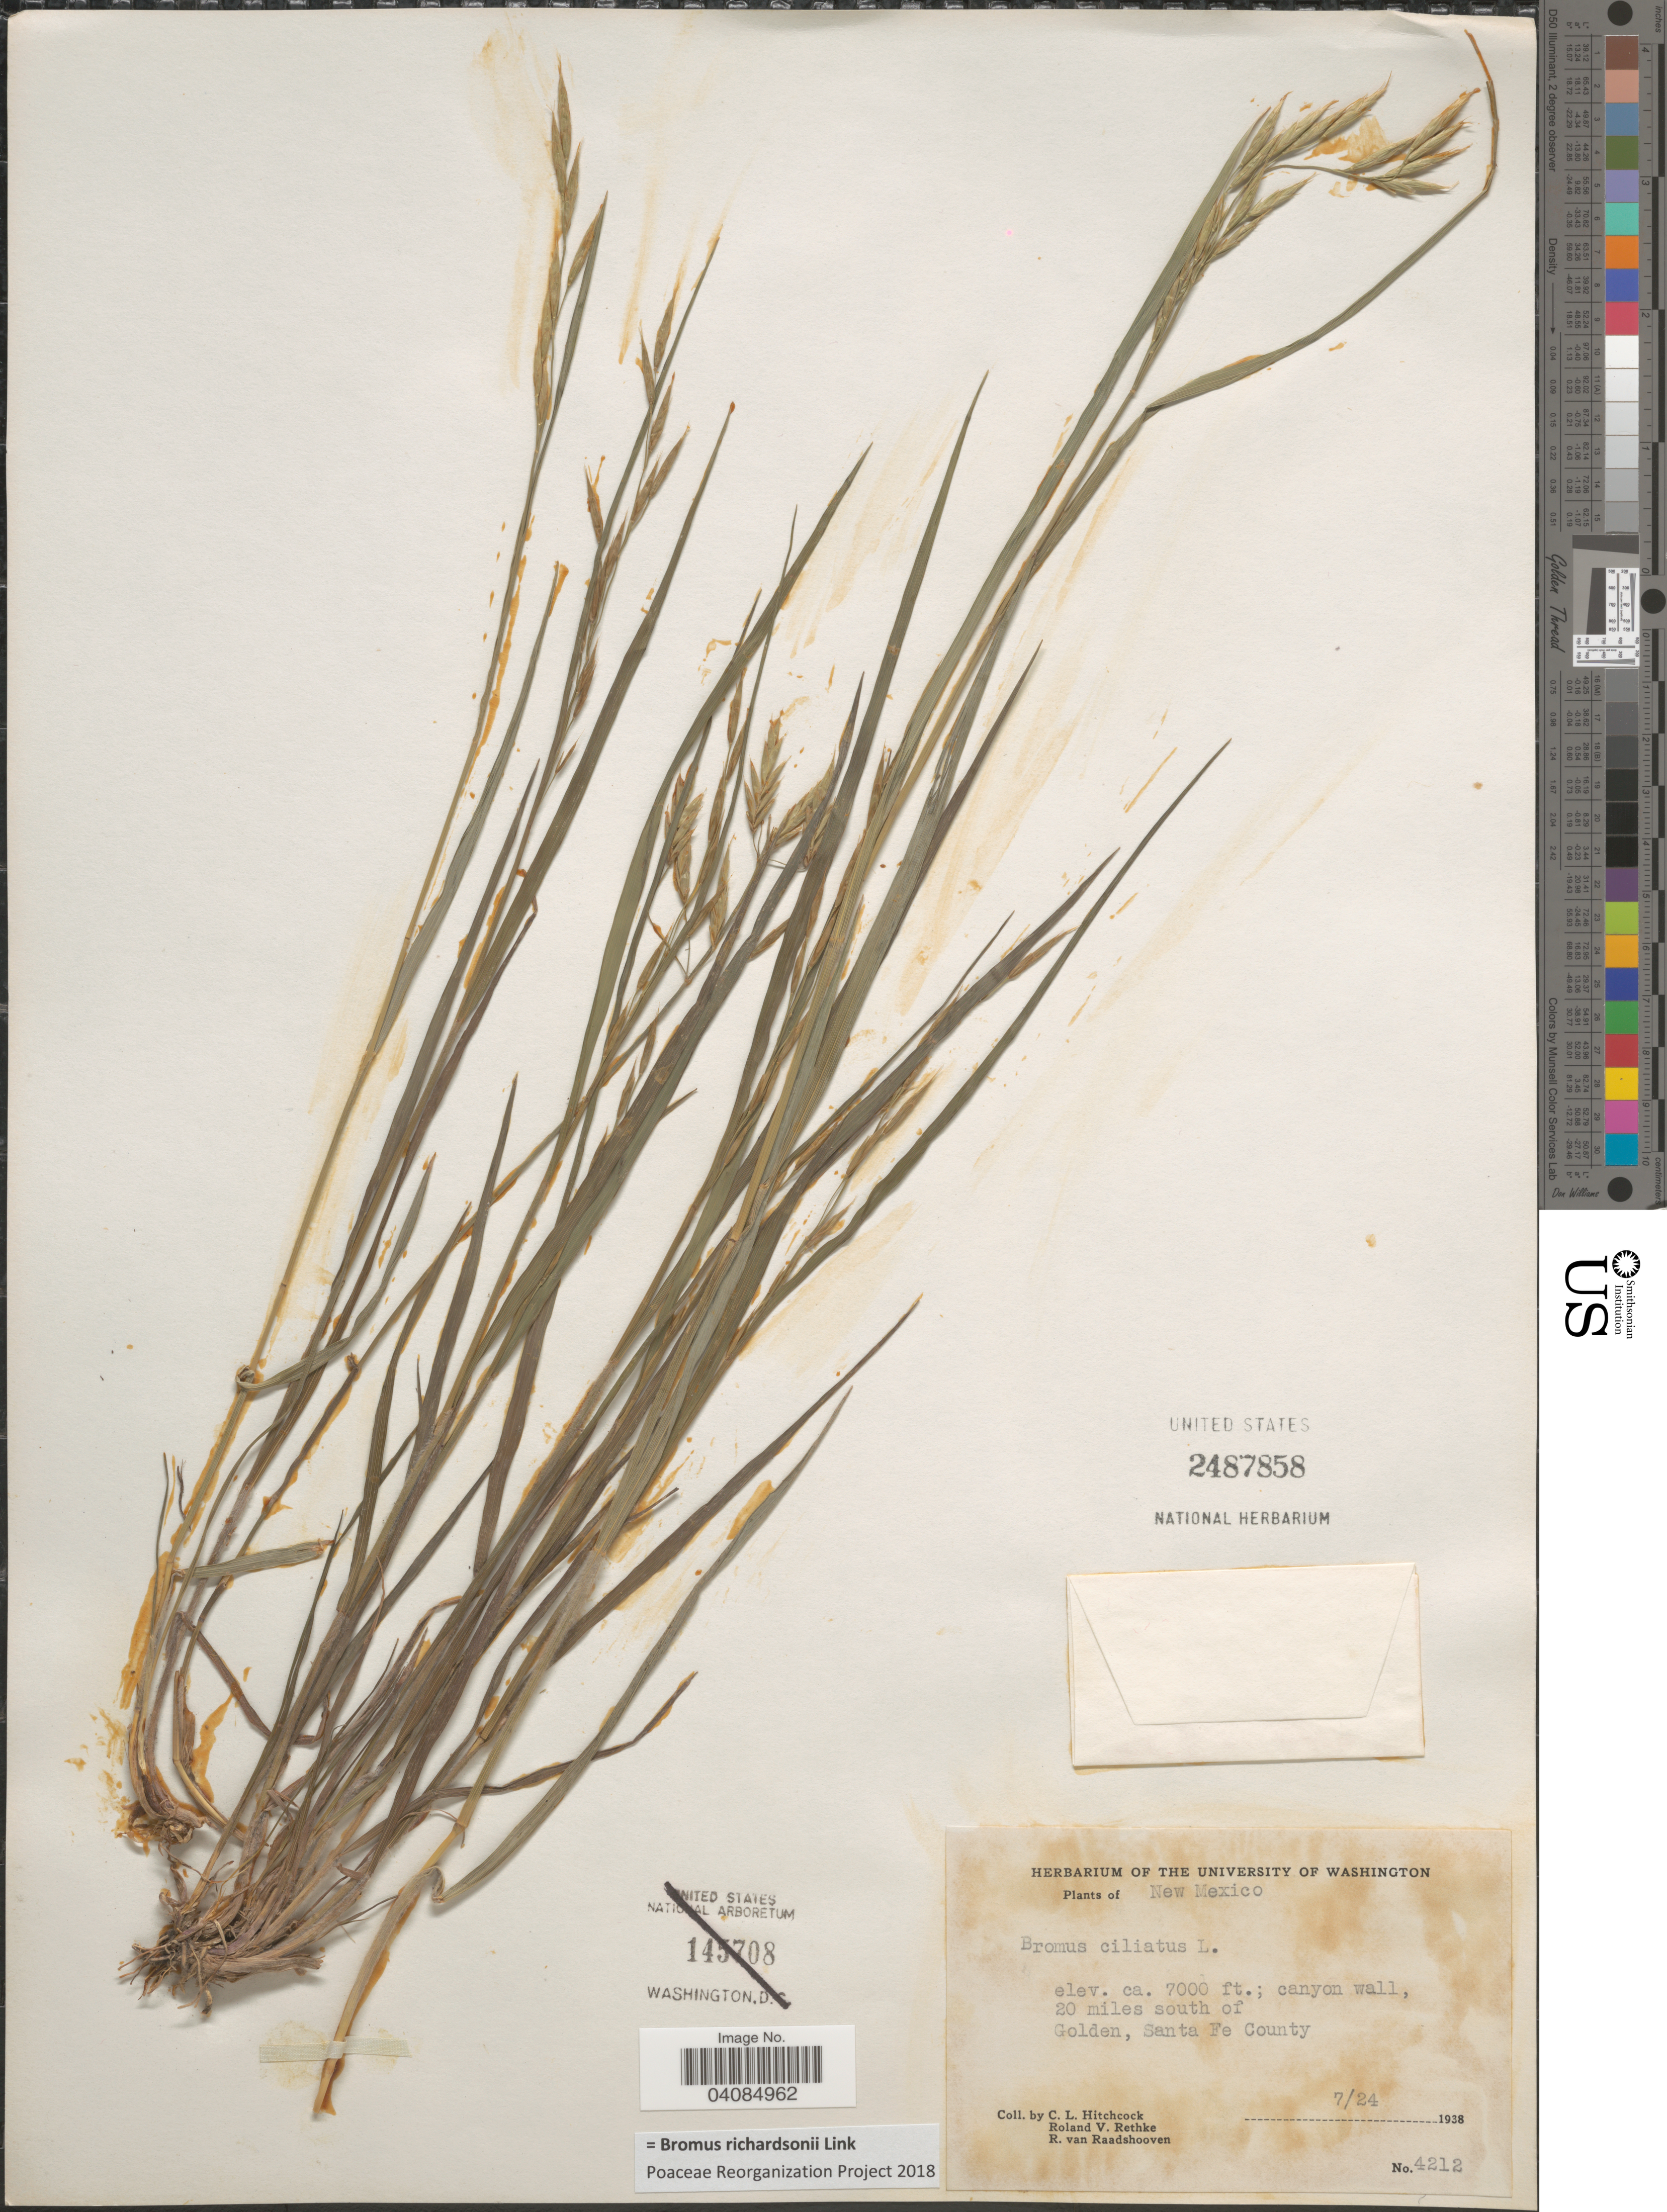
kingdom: Plantae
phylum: Tracheophyta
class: Liliopsida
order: Poales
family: Poaceae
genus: Bromus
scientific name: Bromus racemosus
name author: L.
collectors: C. L. Hitchcock, R. Rethke & R. Raadshooven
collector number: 4212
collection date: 1938-07-24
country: United States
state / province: New Mexico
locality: Canyon wall, 20 miles south of Golden, Santa Fe County.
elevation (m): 2134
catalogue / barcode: US 2487858